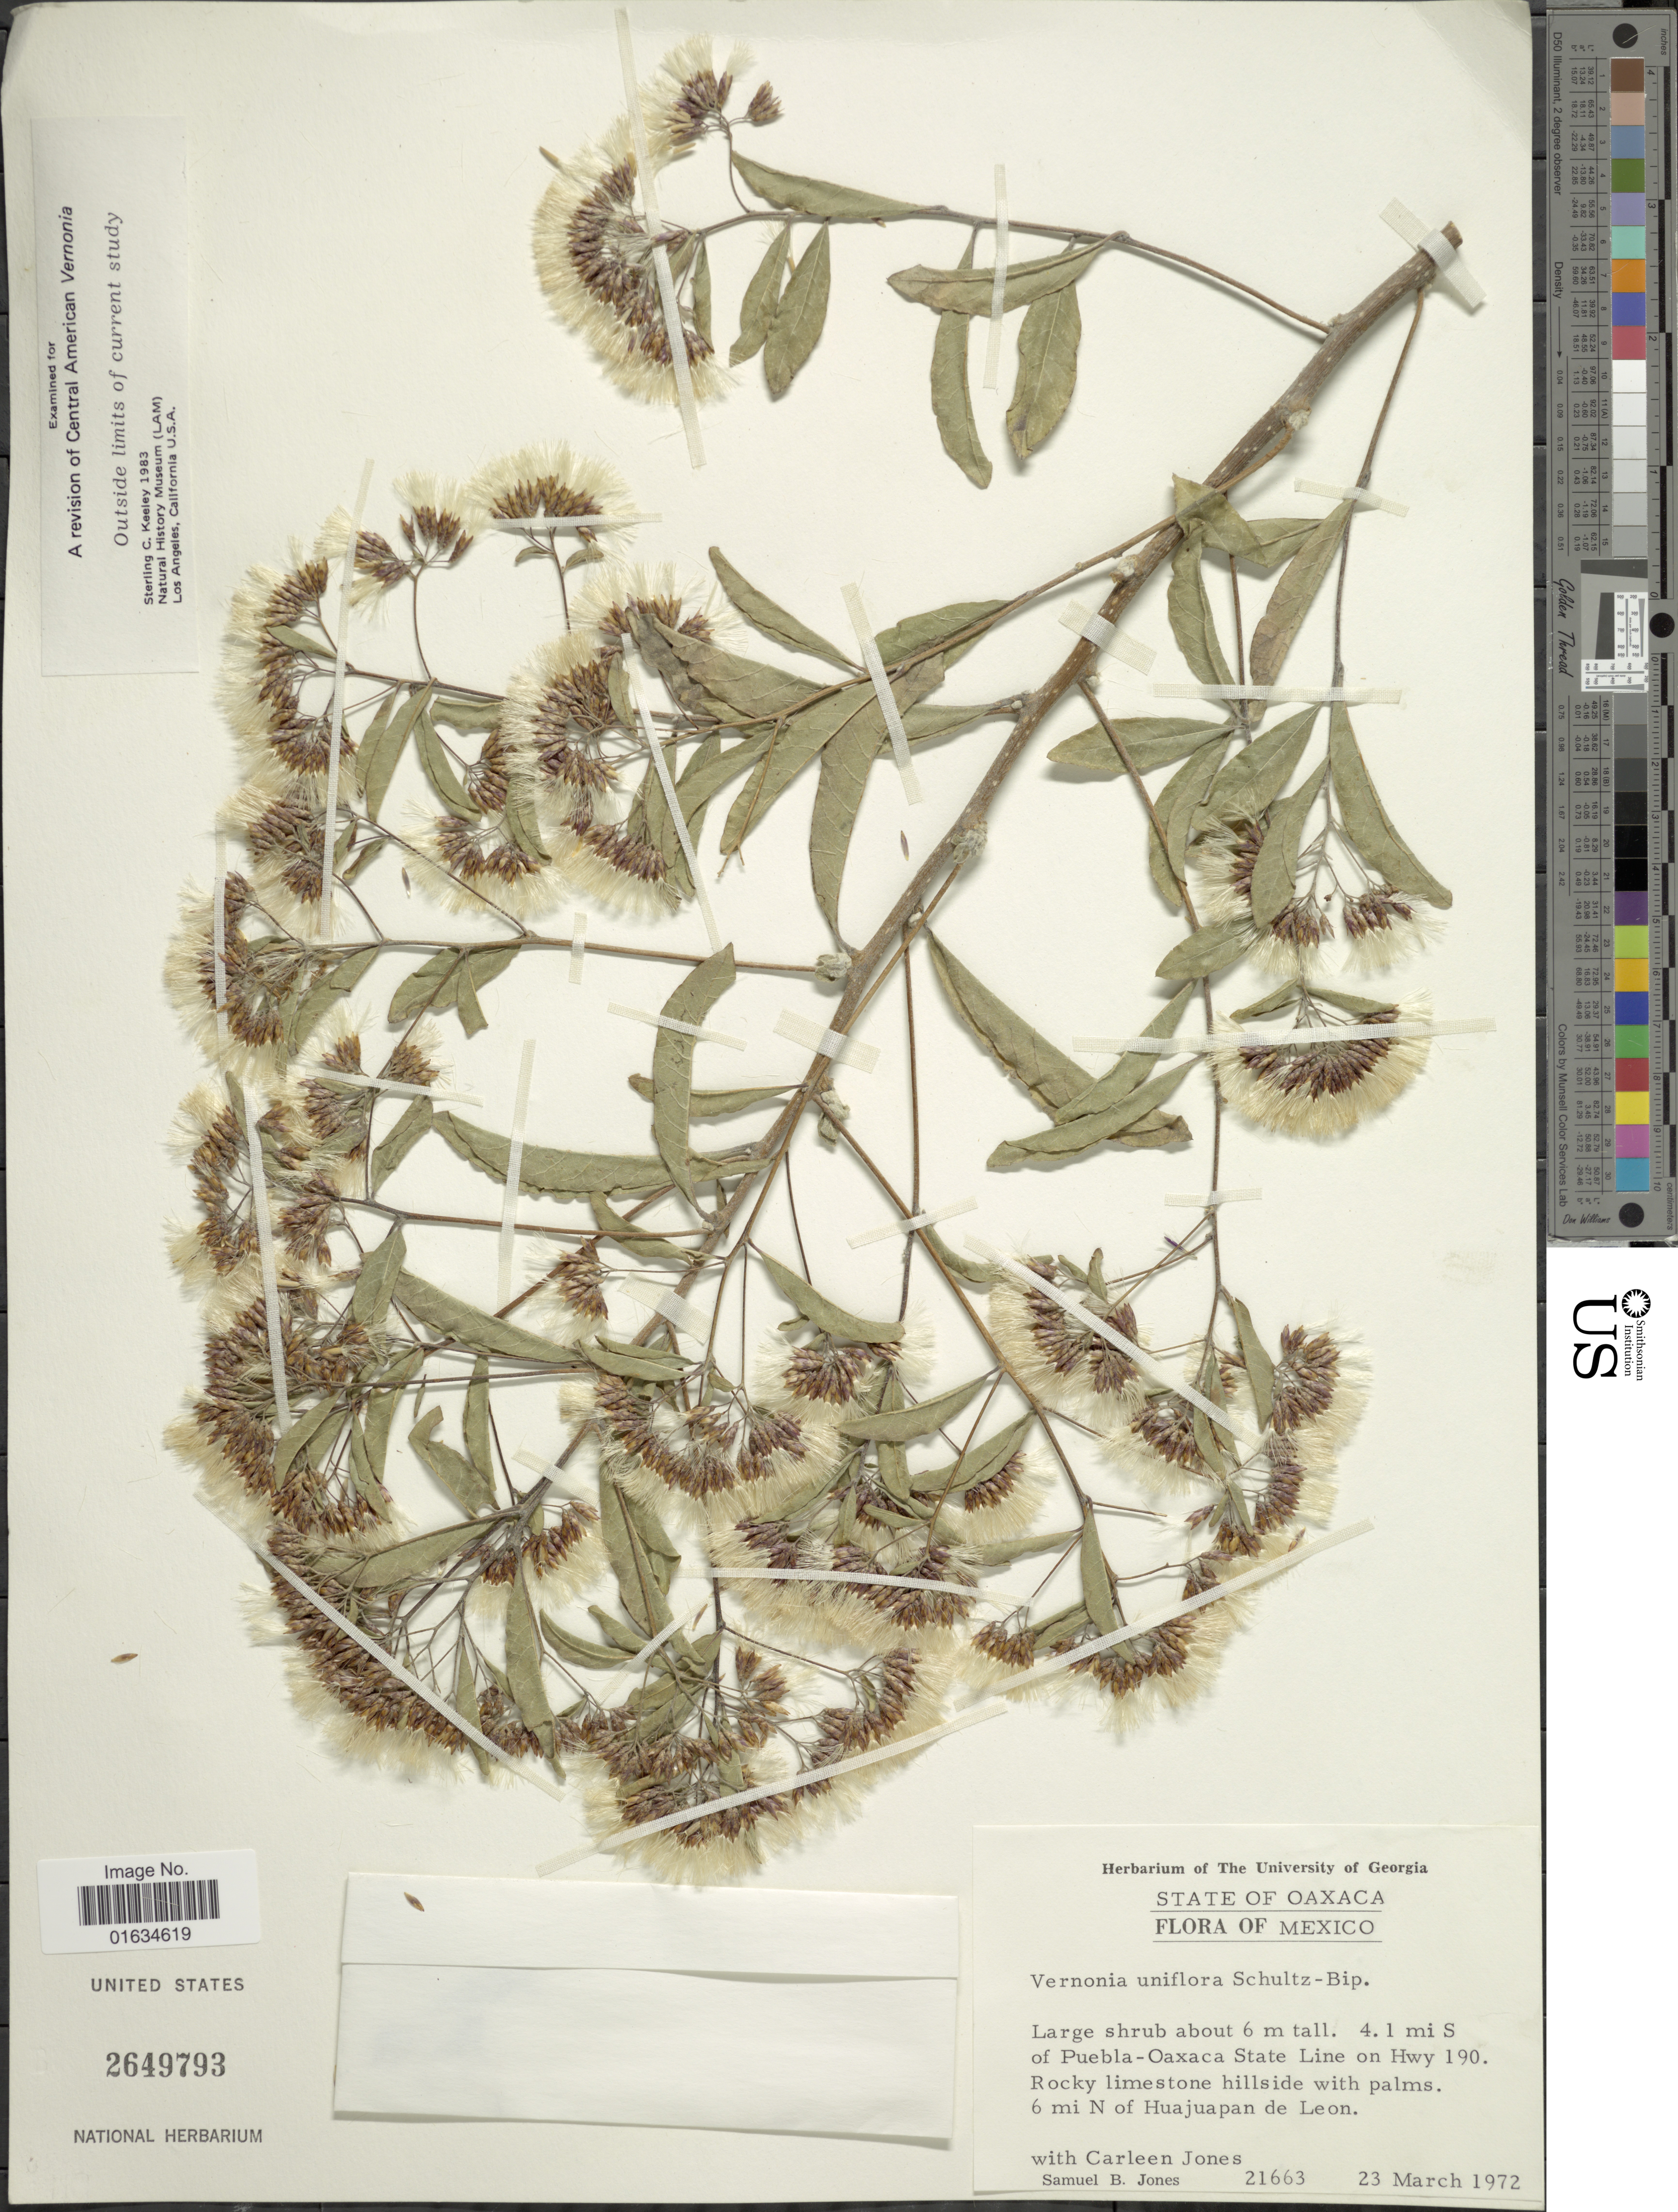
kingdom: Plantae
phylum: Tracheophyta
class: Magnoliopsida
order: Asterales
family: Asteraceae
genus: Critoniopsis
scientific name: Critoniopsis salicifolia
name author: (DC.) H. Rob.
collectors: S. B. Jones & Carleen Jones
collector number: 21663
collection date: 1972-03-23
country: Mexico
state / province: Oaxaca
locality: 4.1 mi S of Puebla-Oaxaca State Line on Hwy 190,Rocky limestones hillside with palms, 6 mi N of Huajuapan de Leon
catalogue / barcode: US 2649793